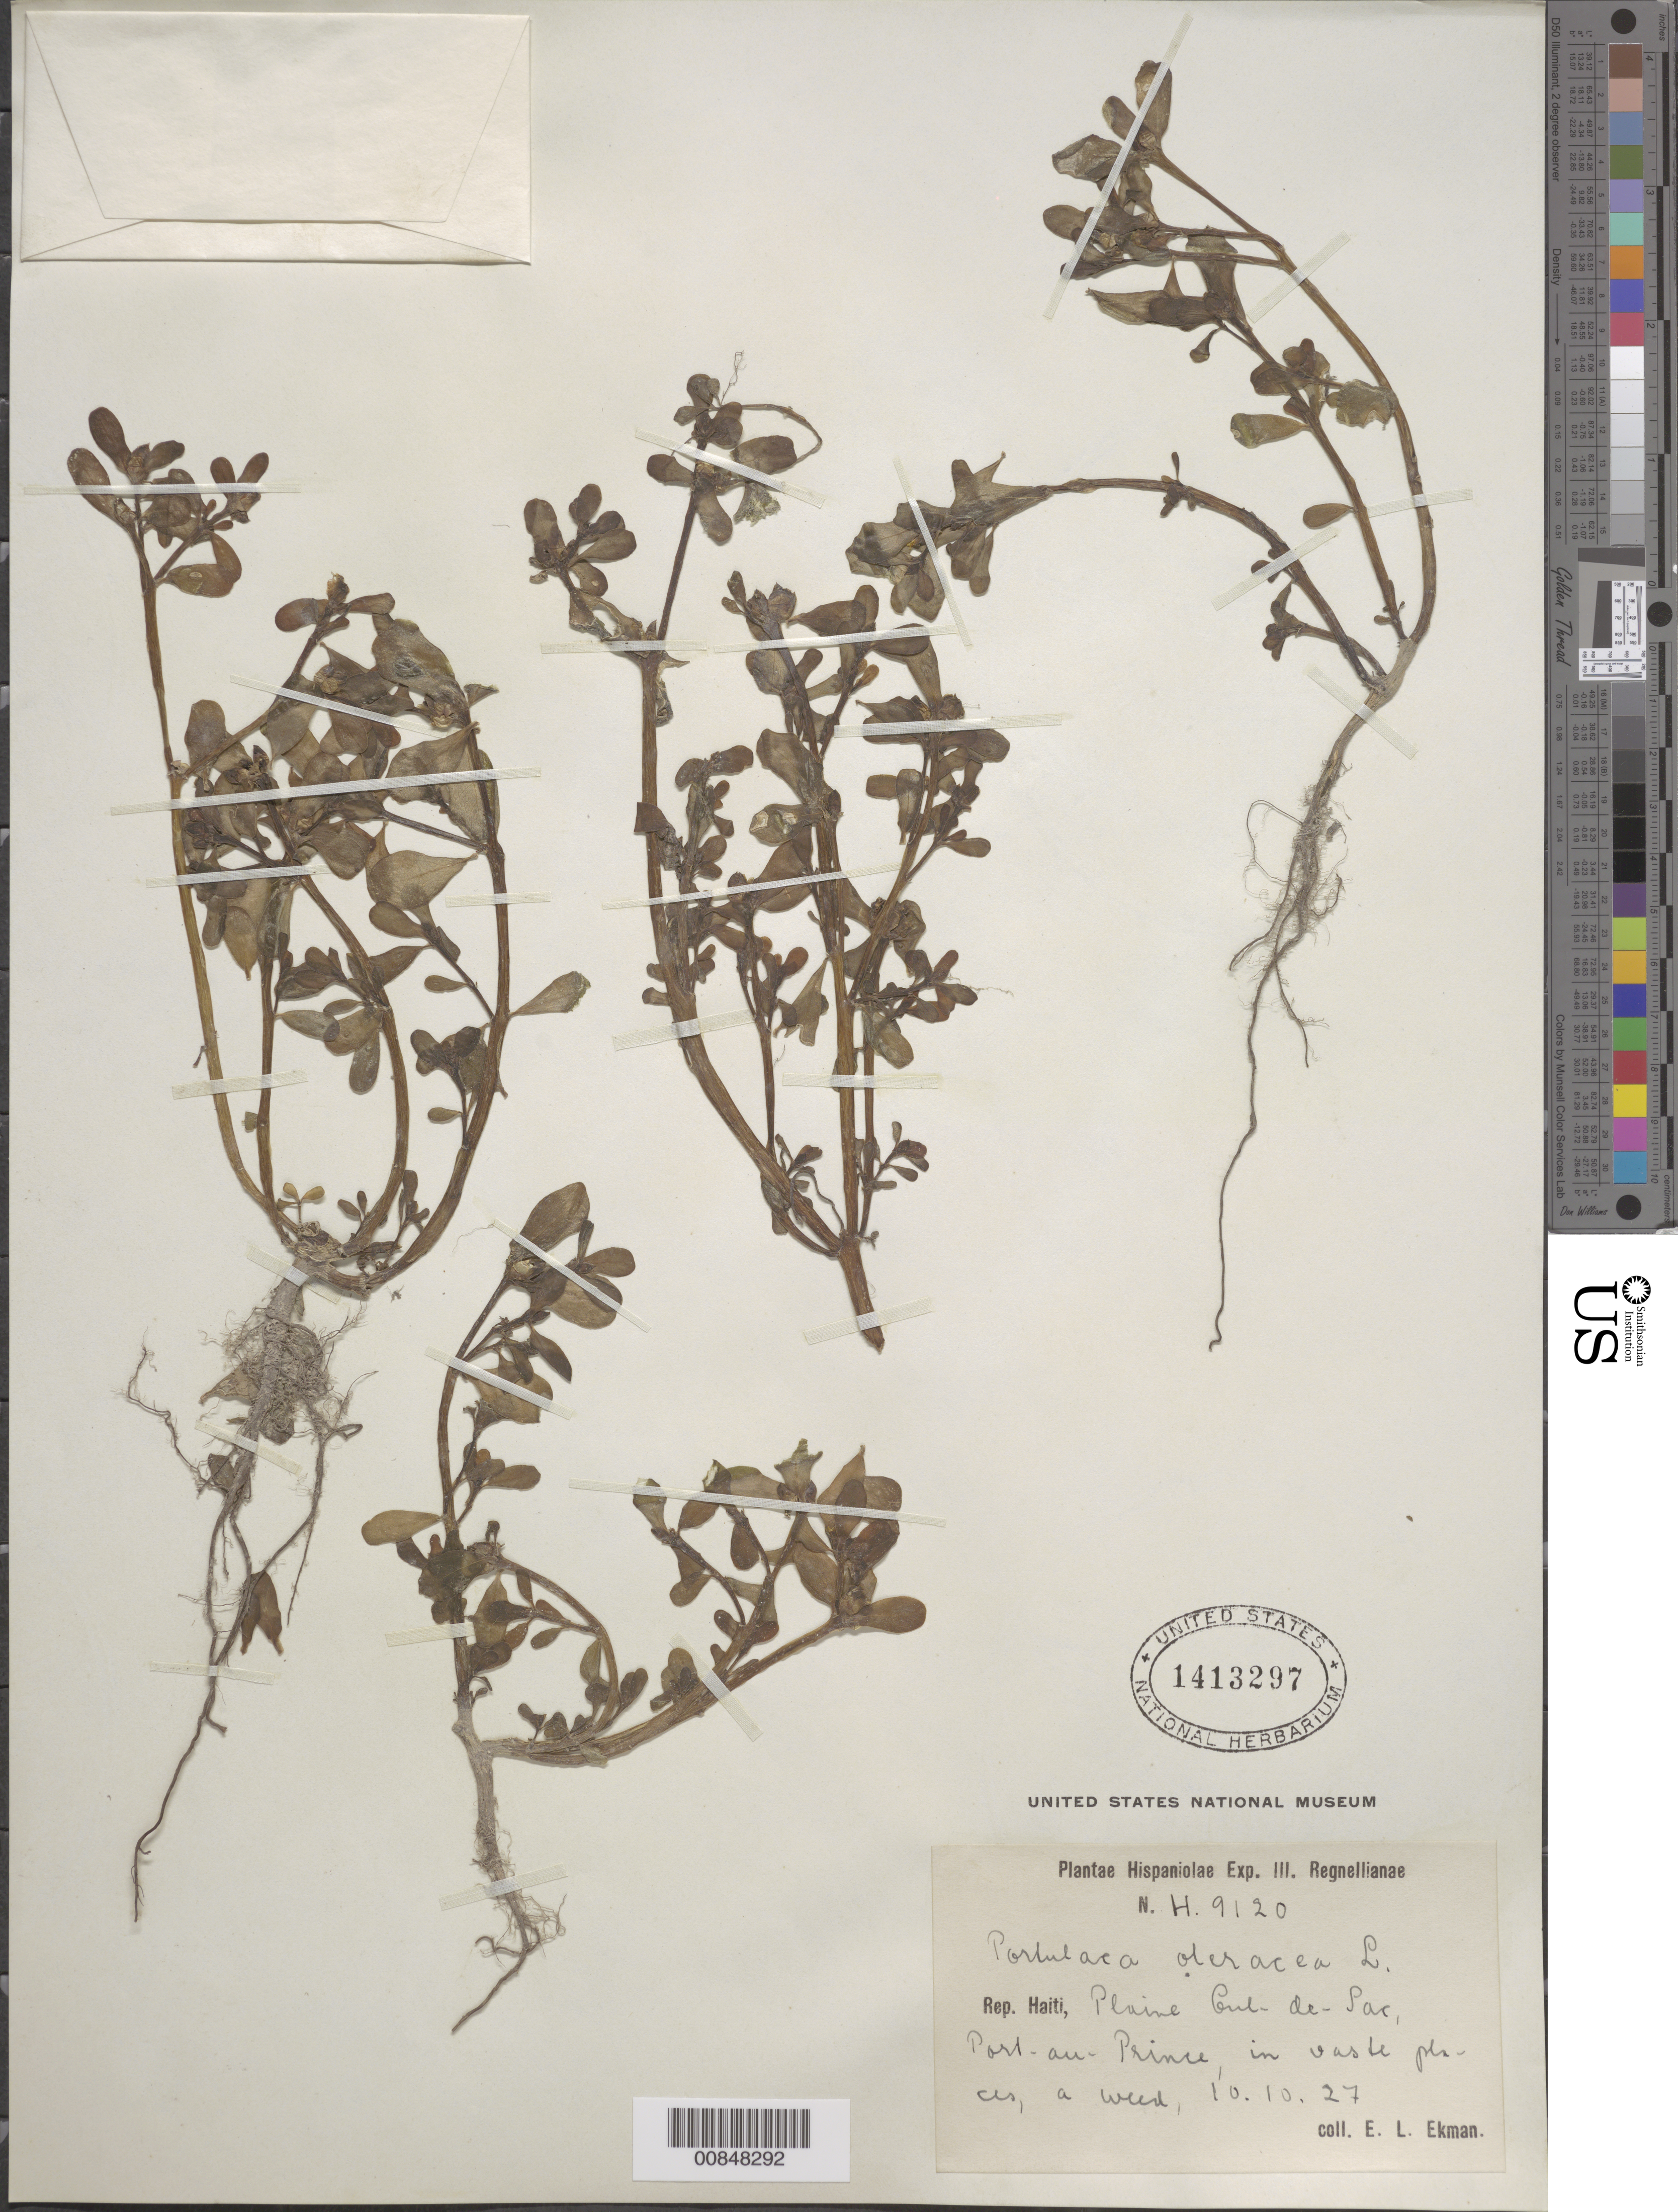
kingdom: Plantae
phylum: Tracheophyta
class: Magnoliopsida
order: Caryophyllales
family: Portulacaceae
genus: Portulaca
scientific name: Portulaca oleracea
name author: L.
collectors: E. L. Ekman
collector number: H 9120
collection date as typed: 10 Oct 1927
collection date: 1927-10-10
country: Haiti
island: Hispaniola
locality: Plaine Cul-de-Sac, Port-au-Prince.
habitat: Waste places.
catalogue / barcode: US 1413297